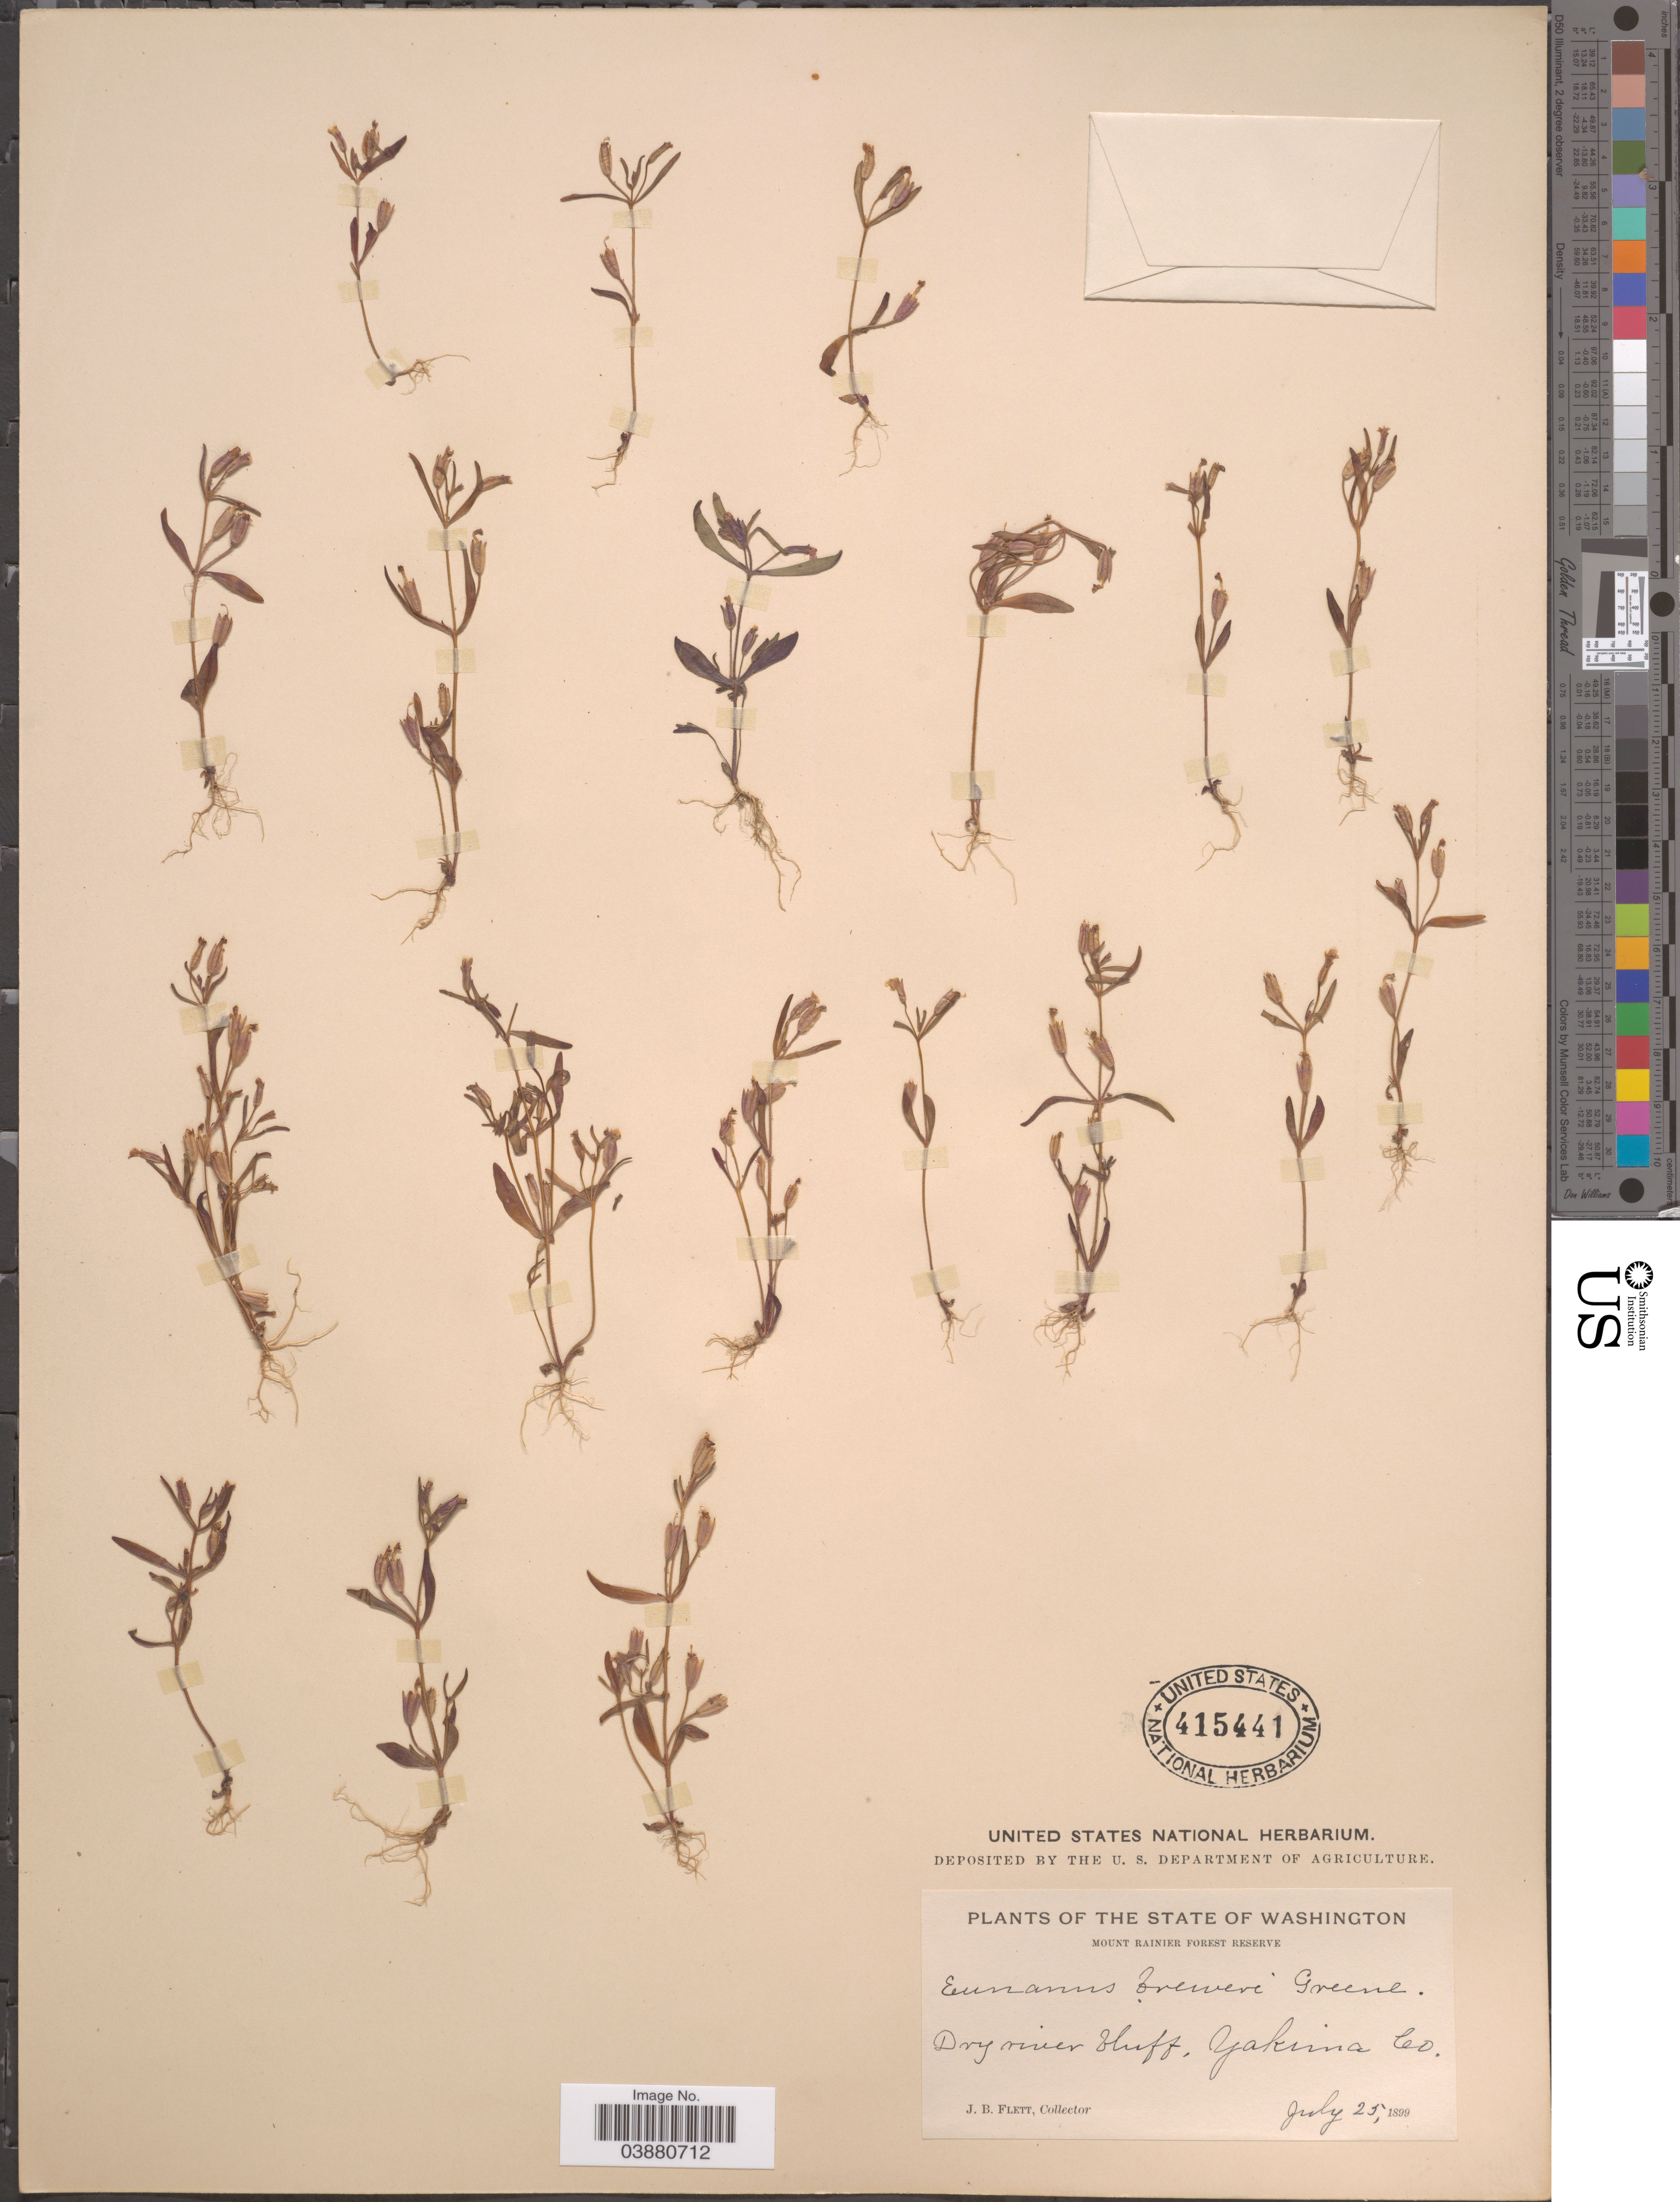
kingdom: Plantae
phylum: Tracheophyta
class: Magnoliopsida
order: Lamiales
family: Phrymaceae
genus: Mimulus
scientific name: Mimulus breweri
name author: (Greene) Coville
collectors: J. Flett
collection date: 1899-07-25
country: United States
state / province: Washington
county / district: Yakima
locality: Mount Rainier Forest Reserve. Dry river bluff, Yakima Co.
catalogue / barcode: US 415441